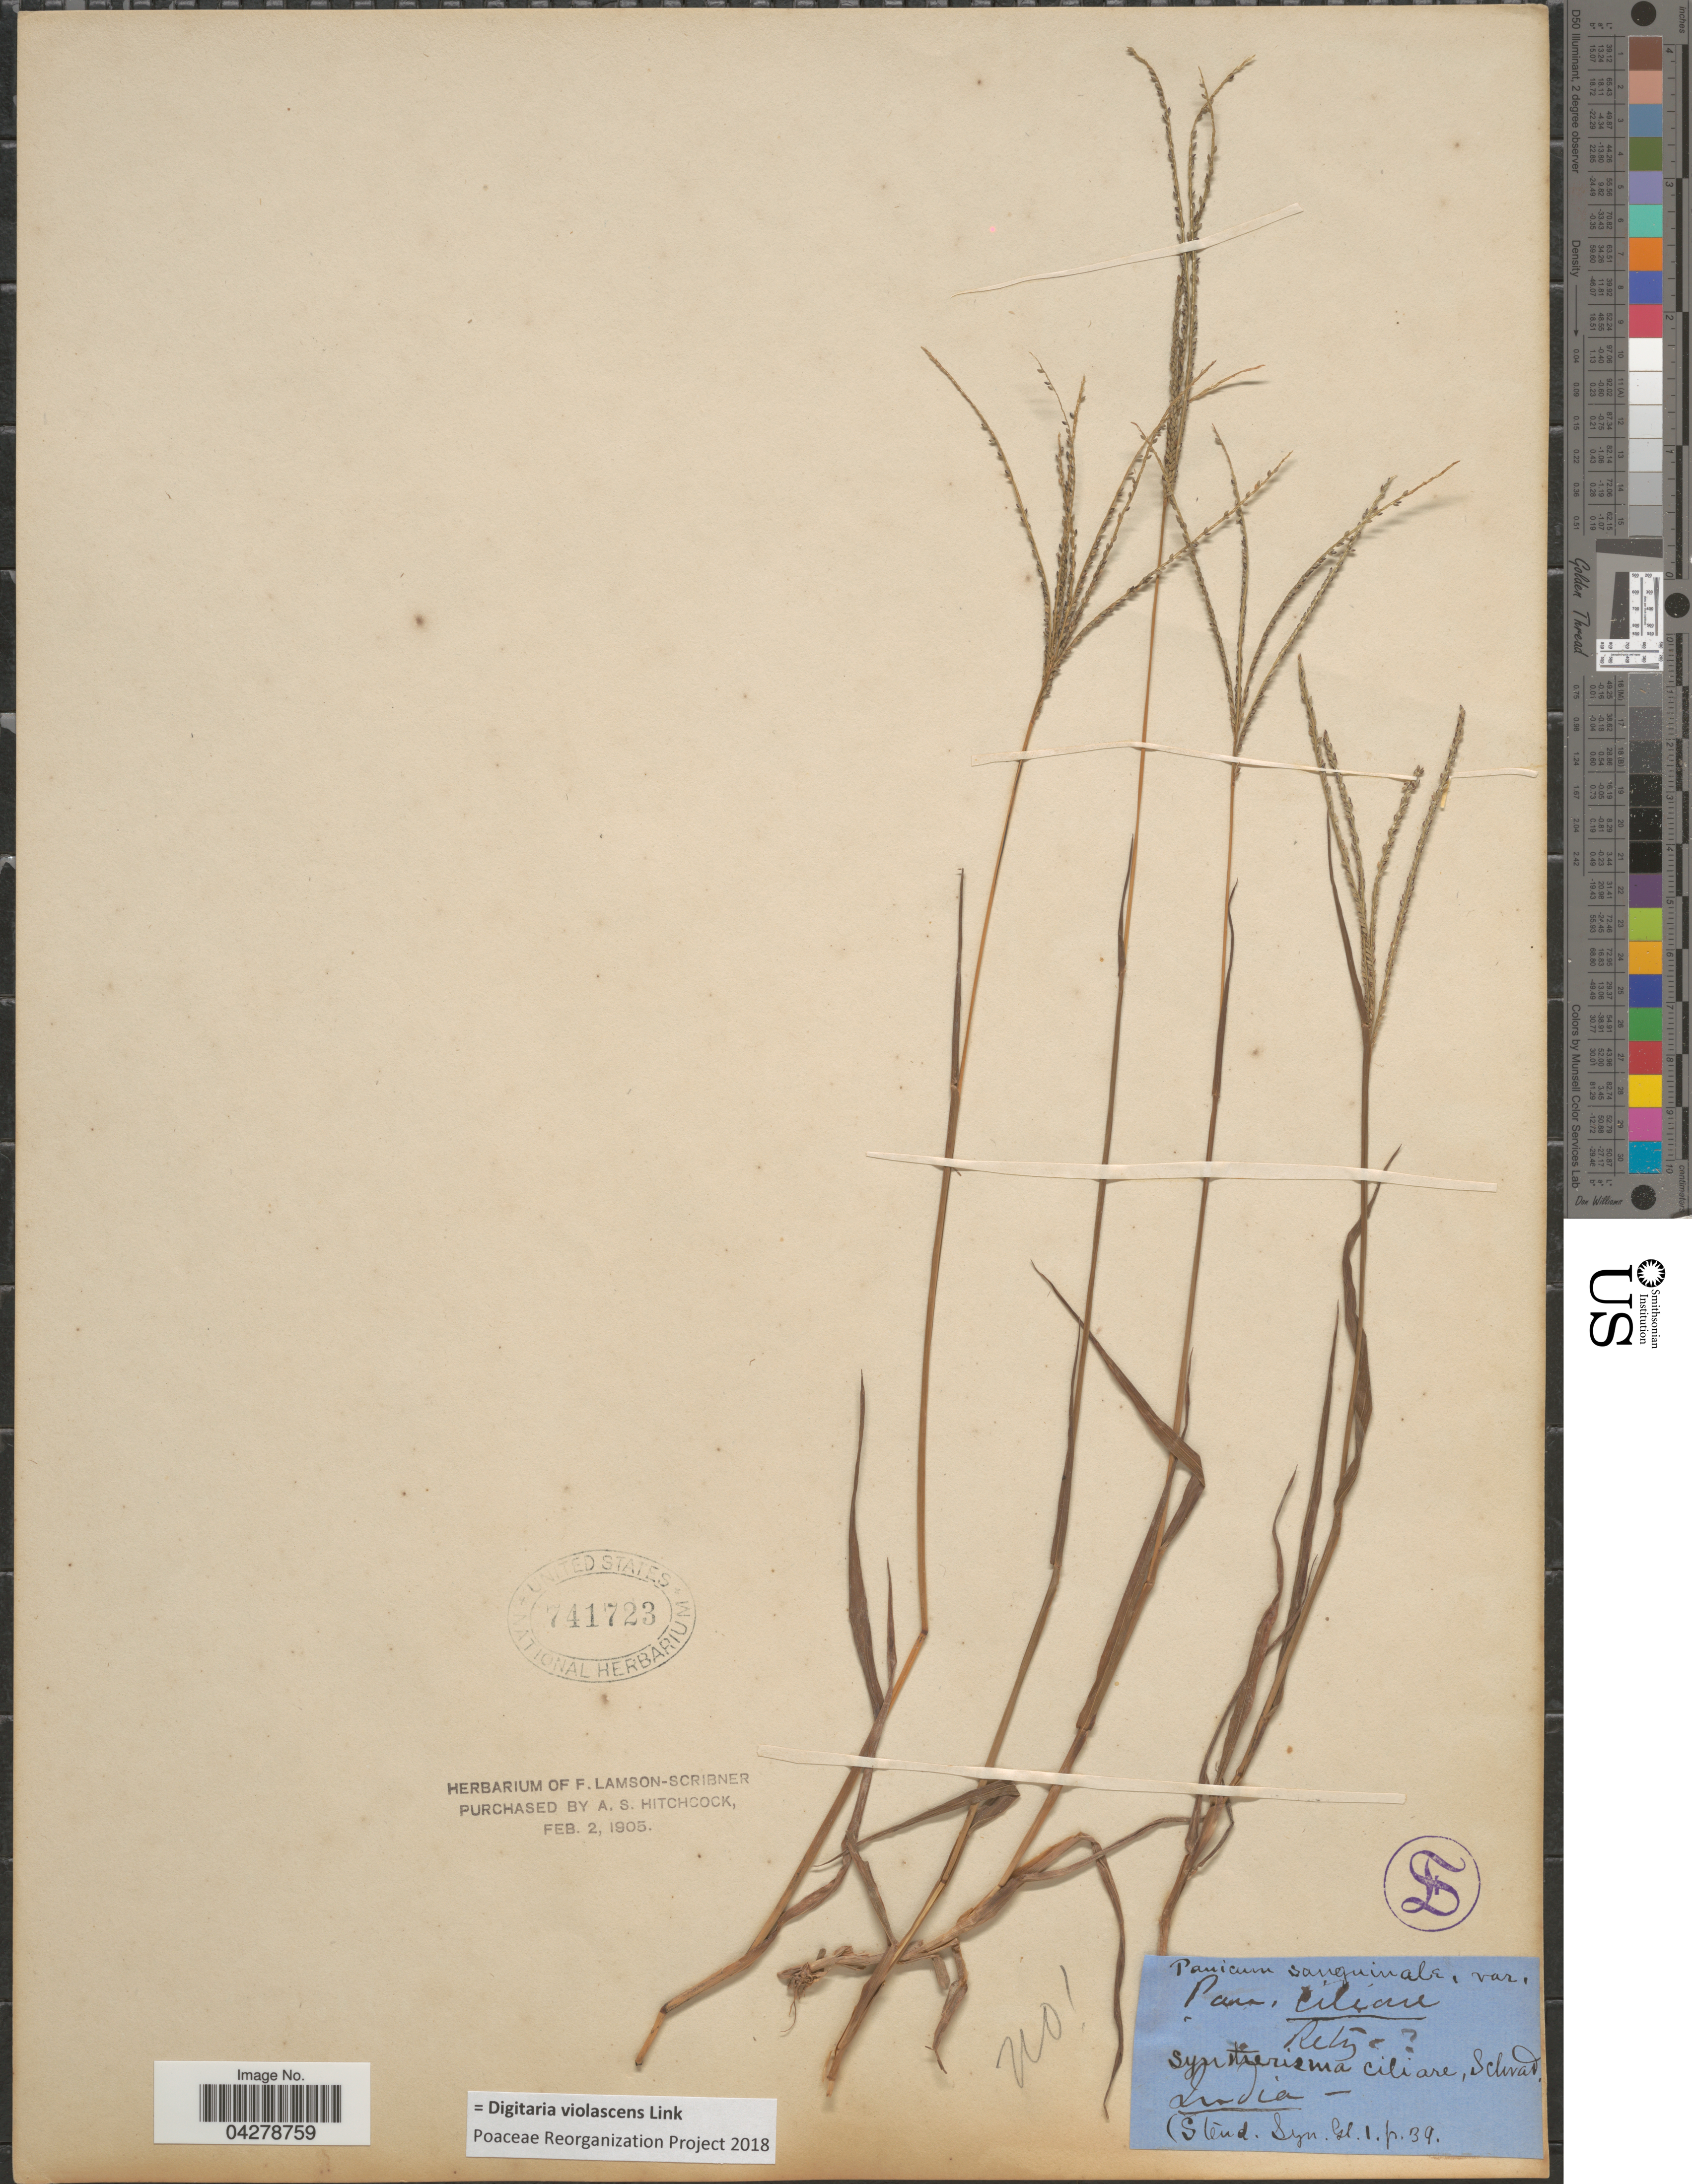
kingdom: Plantae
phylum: Tracheophyta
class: Liliopsida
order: Poales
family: Poaceae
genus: Digitaria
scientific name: Digitaria violascens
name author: Link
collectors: ex herb. F. Lamson Scribner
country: India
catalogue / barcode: US 741723